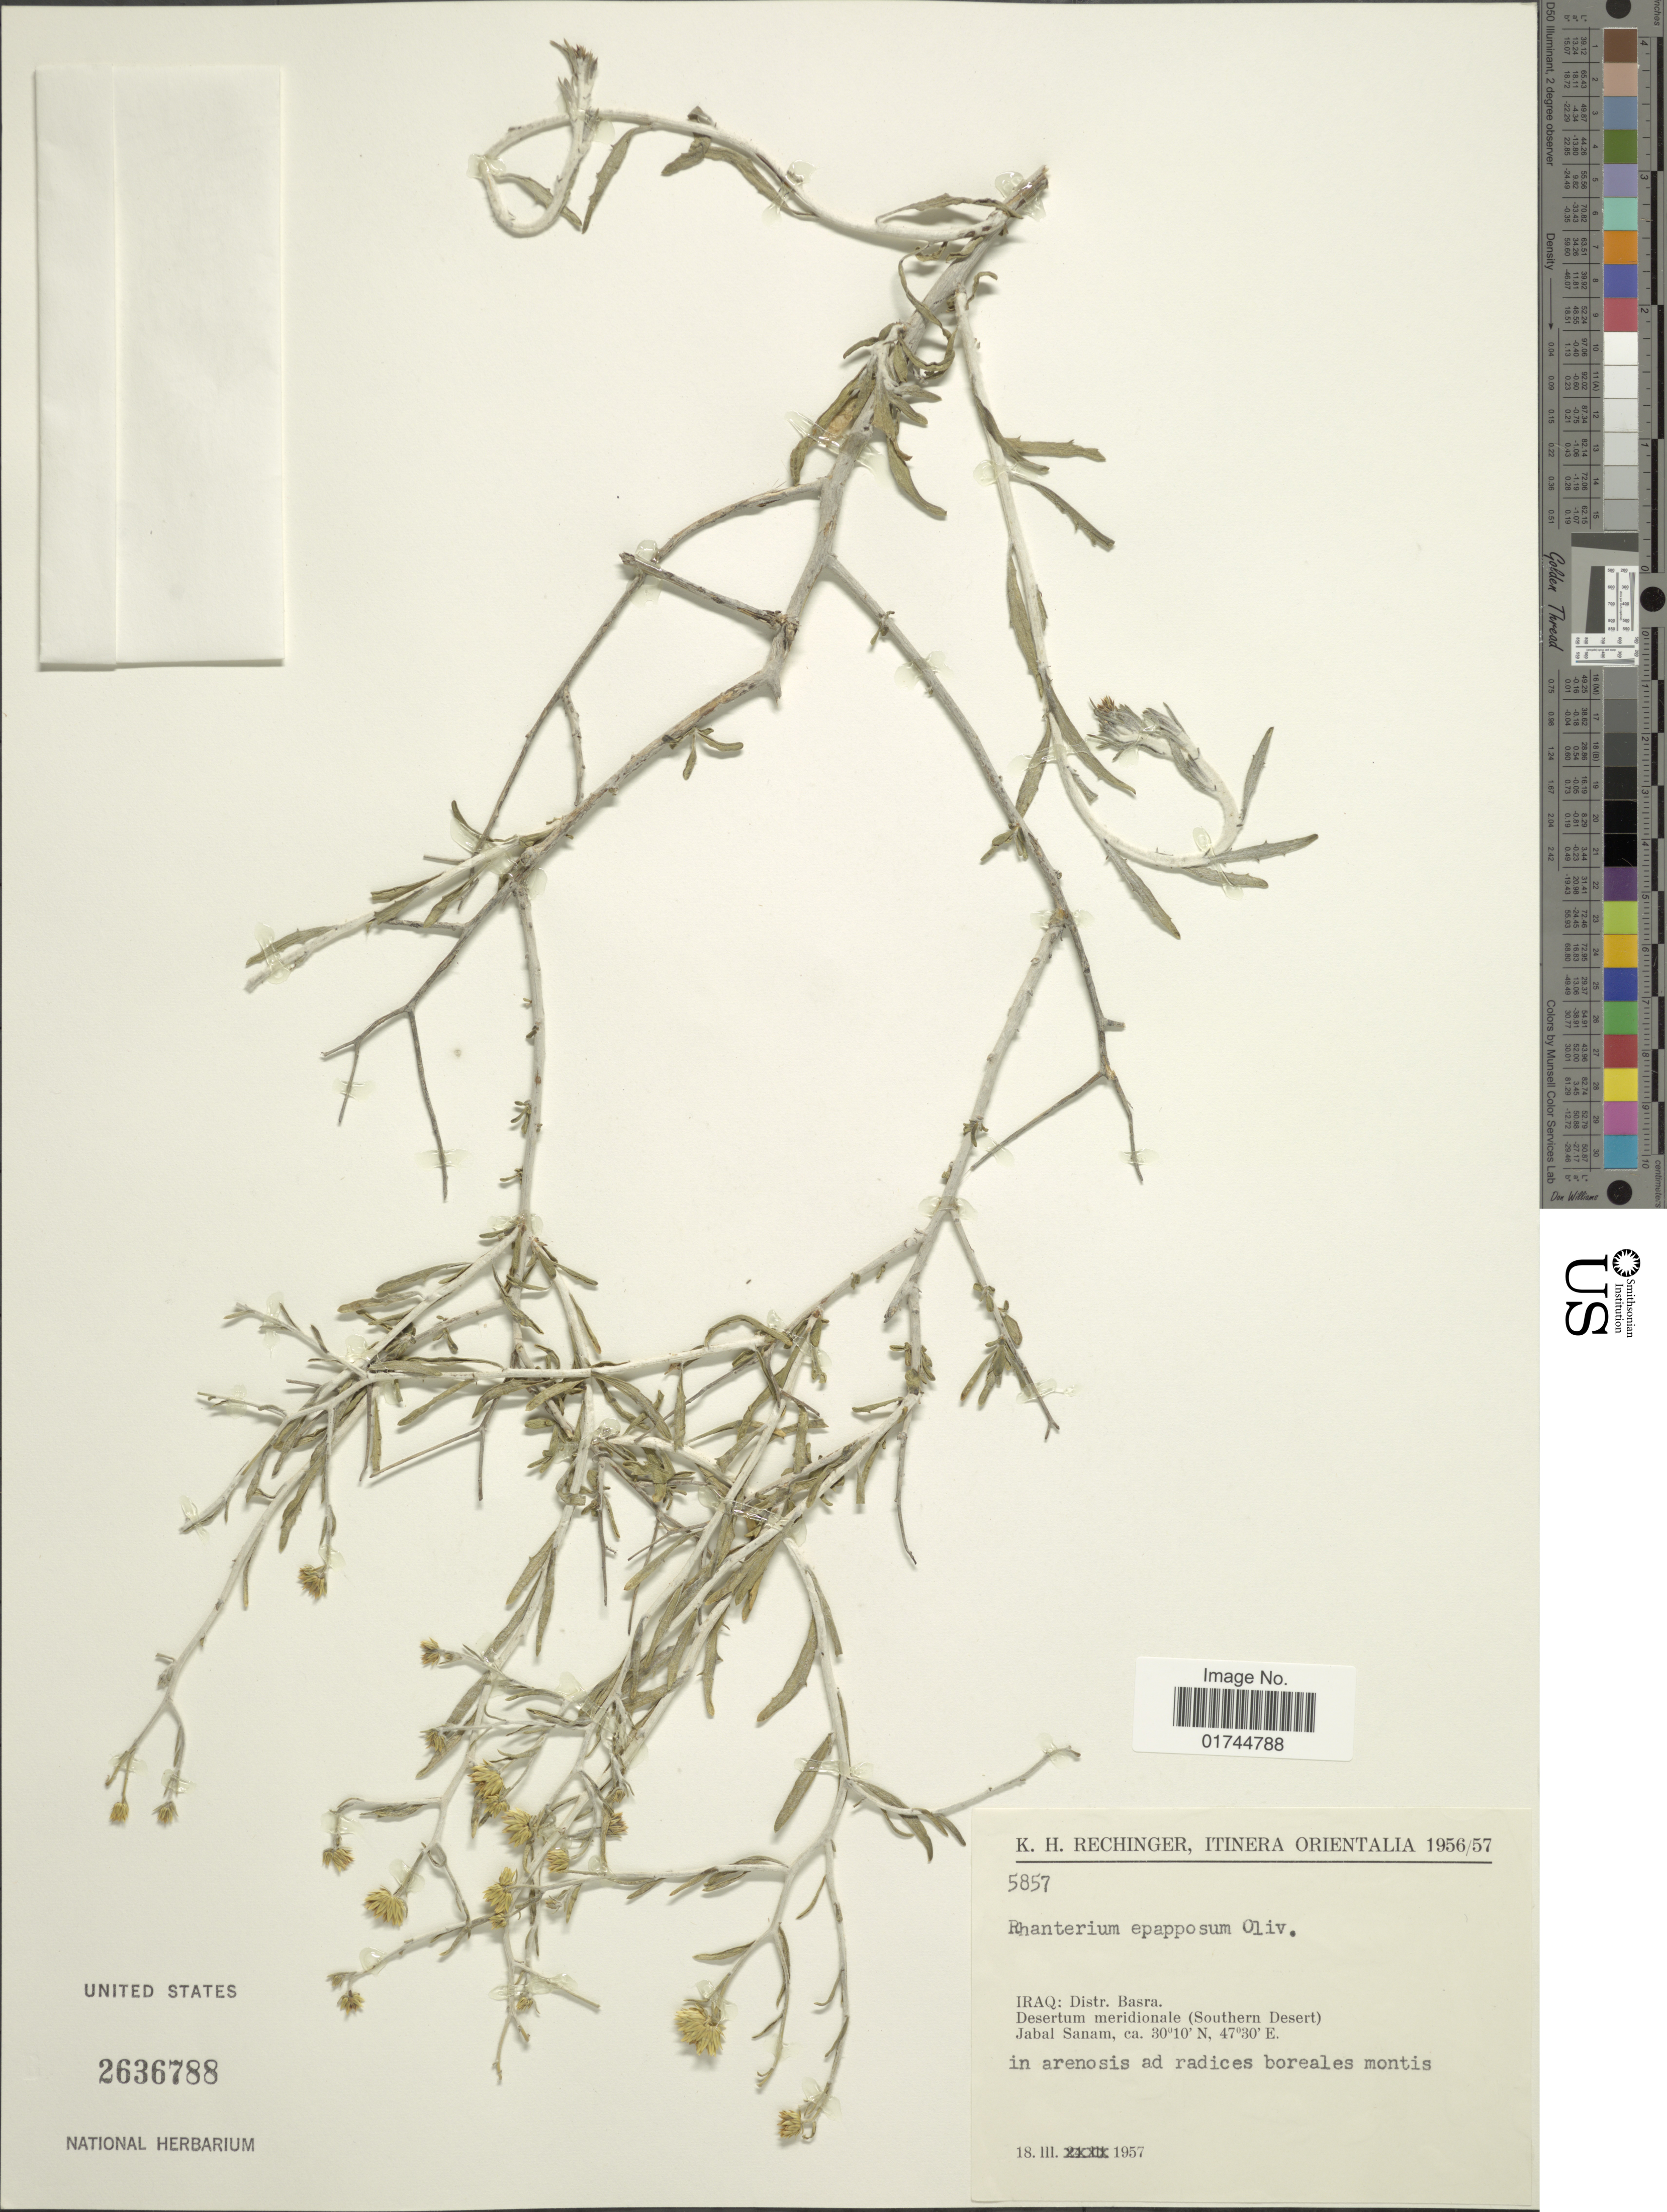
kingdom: Plantae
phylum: Tracheophyta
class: Magnoliopsida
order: Asterales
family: Asteraceae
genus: Rhanterium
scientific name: Rhanterium epapposum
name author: Oliv.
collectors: K. H. Rechinger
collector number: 5857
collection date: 1857-03-18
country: Iraq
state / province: Al Basrah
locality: Iraq: Distr. Basra., Desertum meridionale (Southern Desert) Jabal Sanam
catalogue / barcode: US 2636788